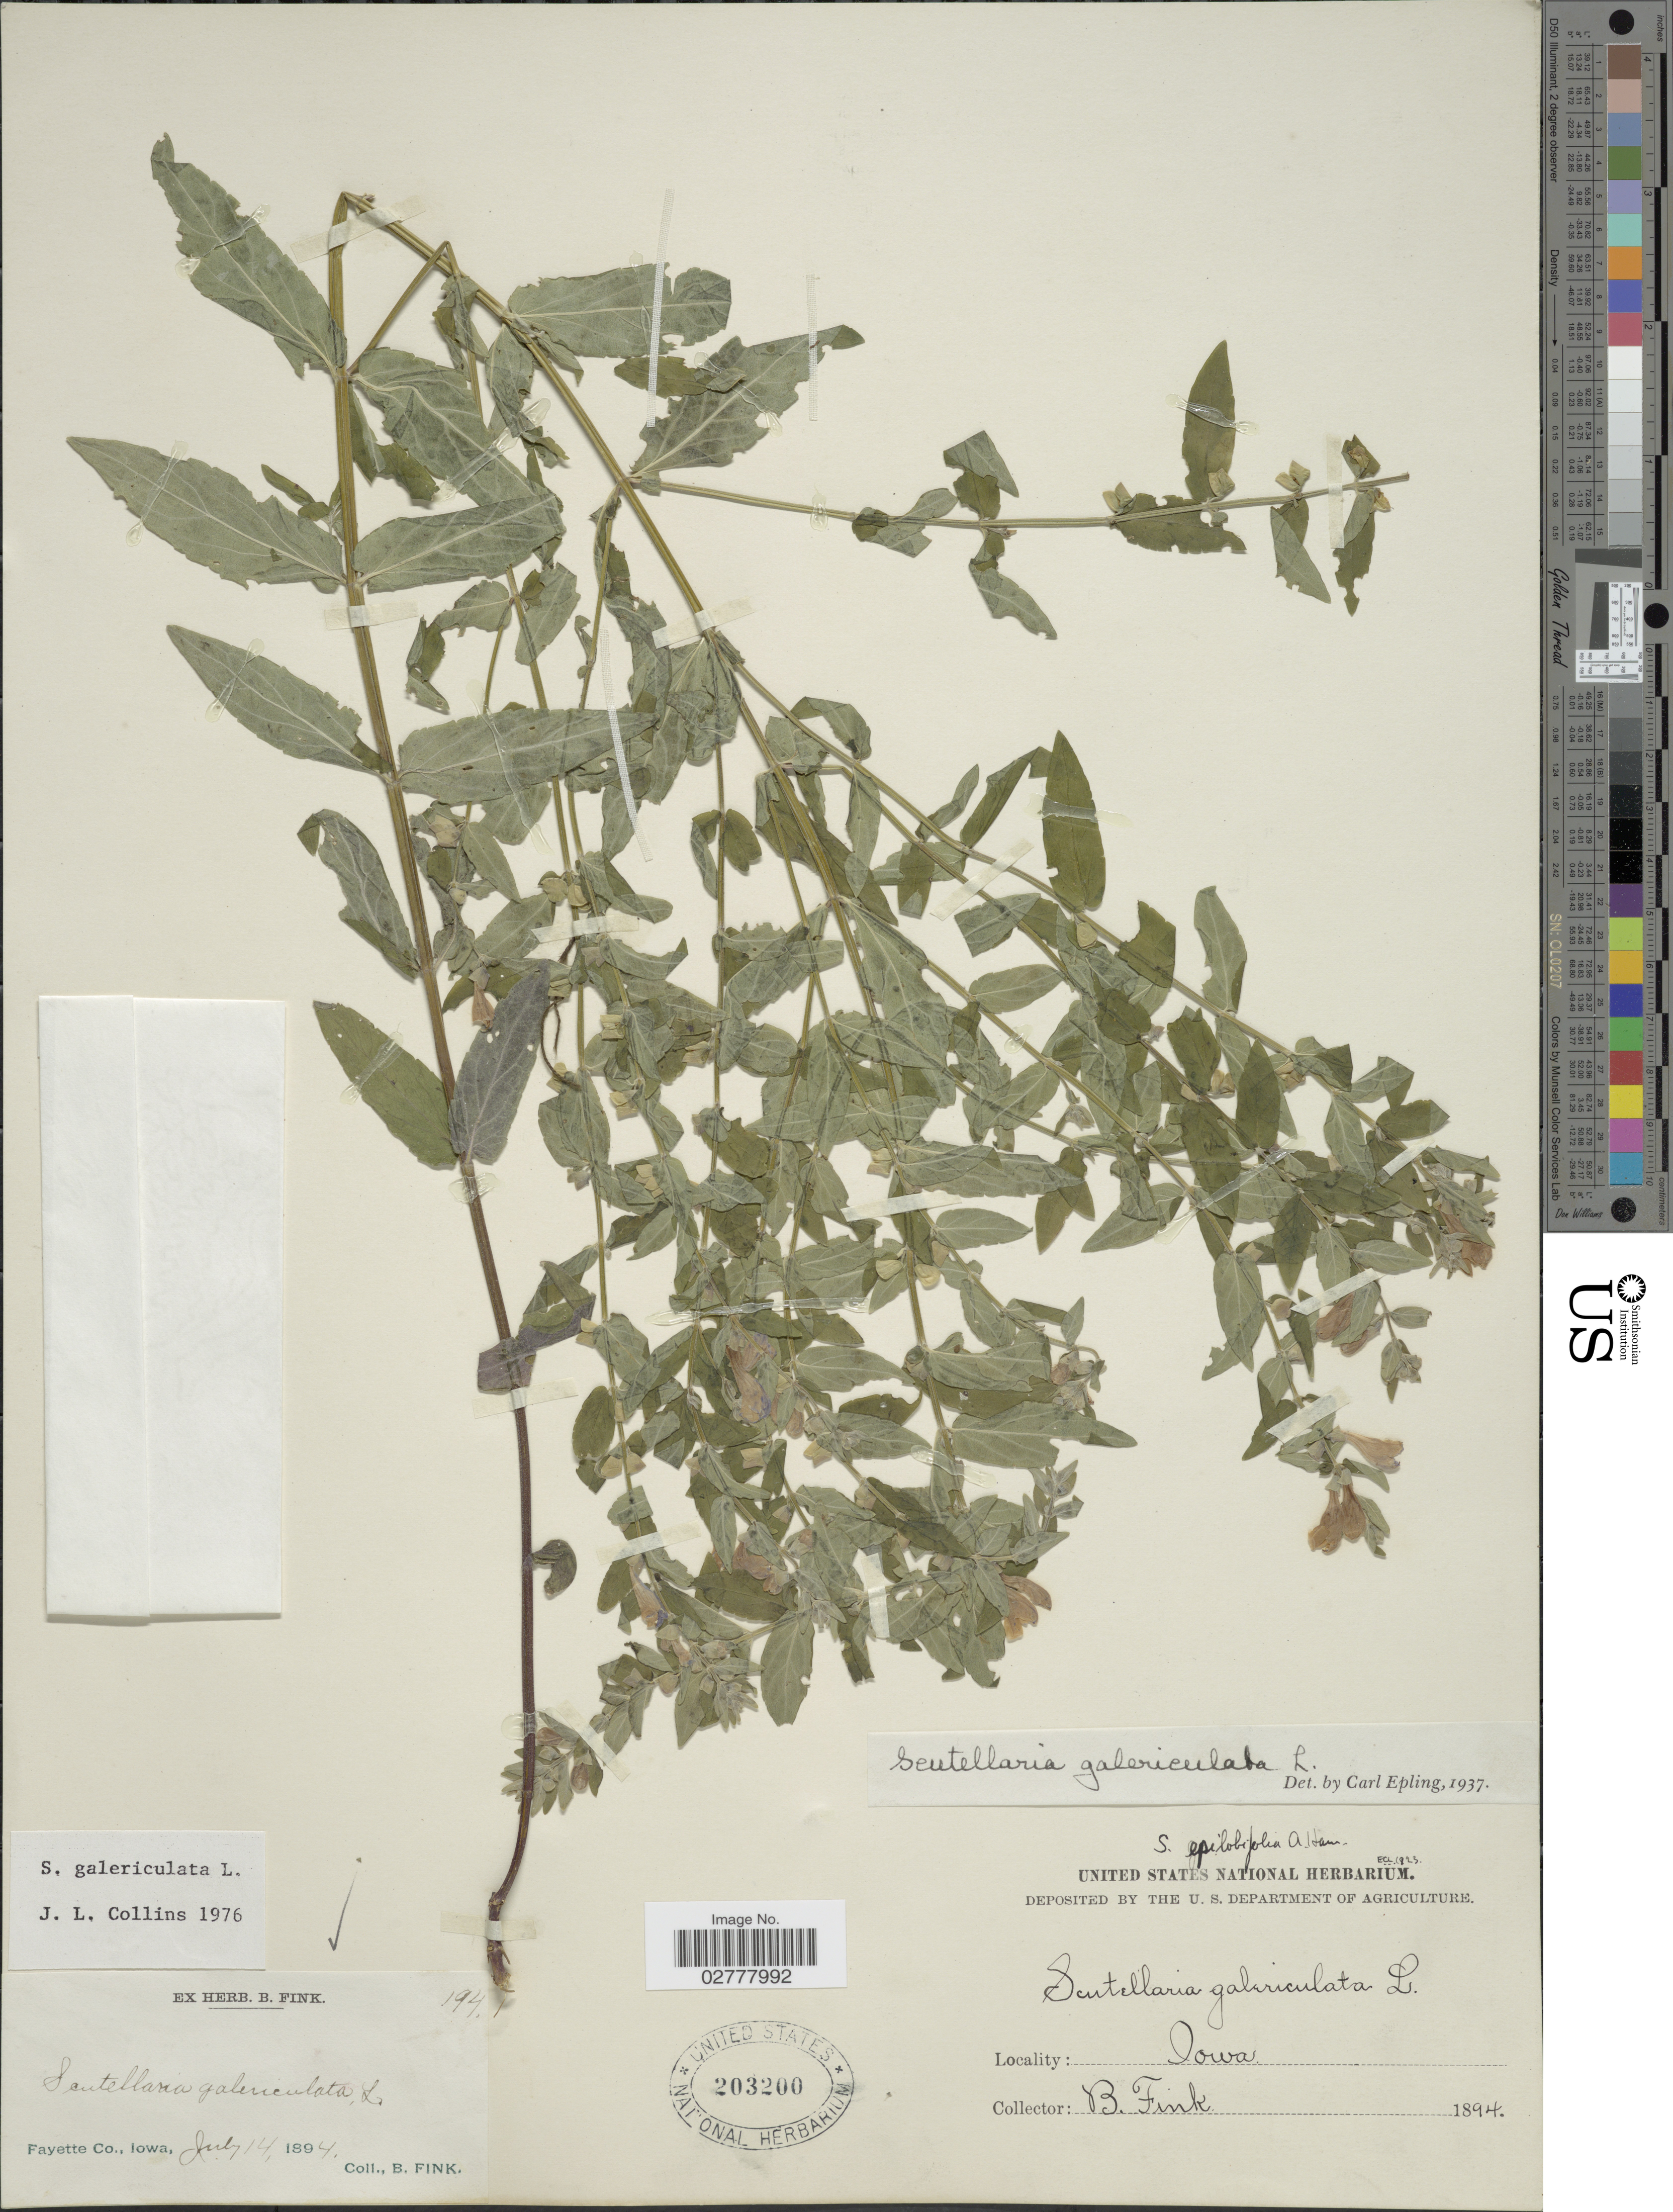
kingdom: Plantae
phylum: Tracheophyta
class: Magnoliopsida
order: Lamiales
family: Lamiaceae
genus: Scutellaria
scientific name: Scutellaria galericulata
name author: L.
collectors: B. Fink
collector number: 194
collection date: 1894-07-14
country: United States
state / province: Iowa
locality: Fayette Co.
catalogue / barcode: US 203200